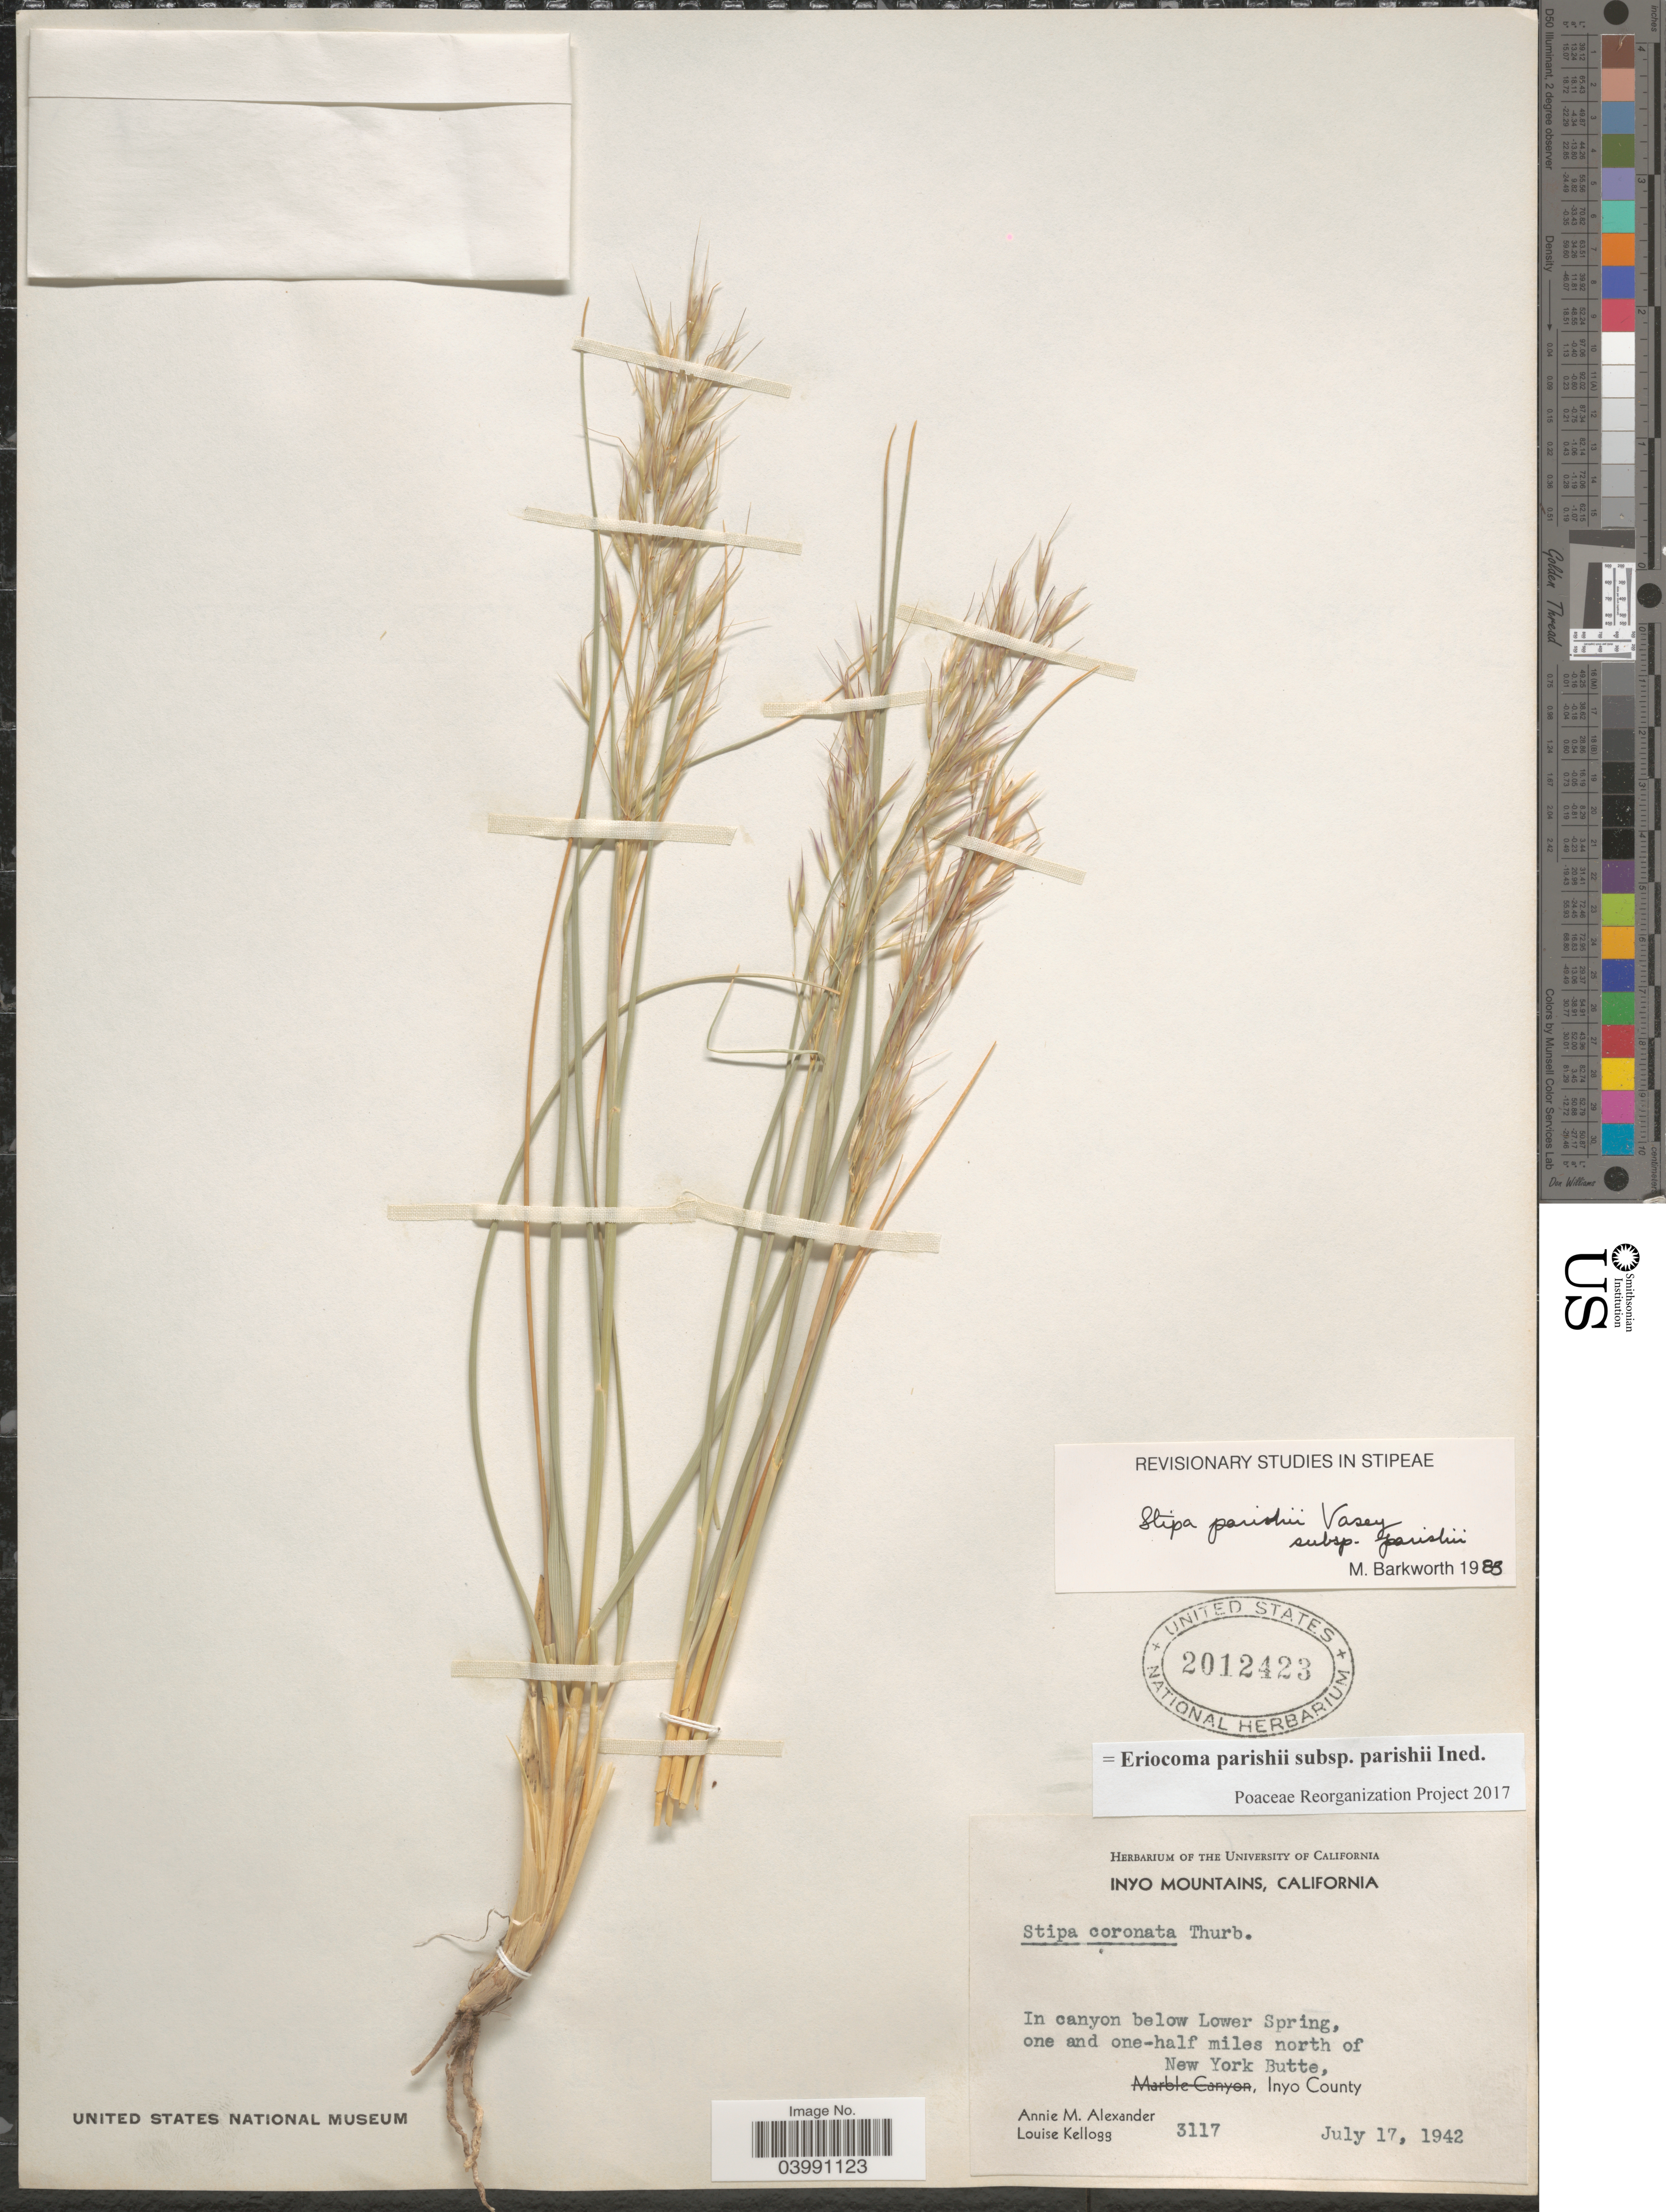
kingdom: Plantae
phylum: Tracheophyta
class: Liliopsida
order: Poales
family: Poaceae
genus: Eriocoma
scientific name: Eriocoma parishii subsp. parishii ined.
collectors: A. M. Alexander & L. Kellogg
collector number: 3117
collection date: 1942-07-17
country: United States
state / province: California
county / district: Inyo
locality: Inyo Mountains. In canyon below Lower Spring, one and one-half miles north of New York Butte, Inyo County.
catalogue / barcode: US 2012423